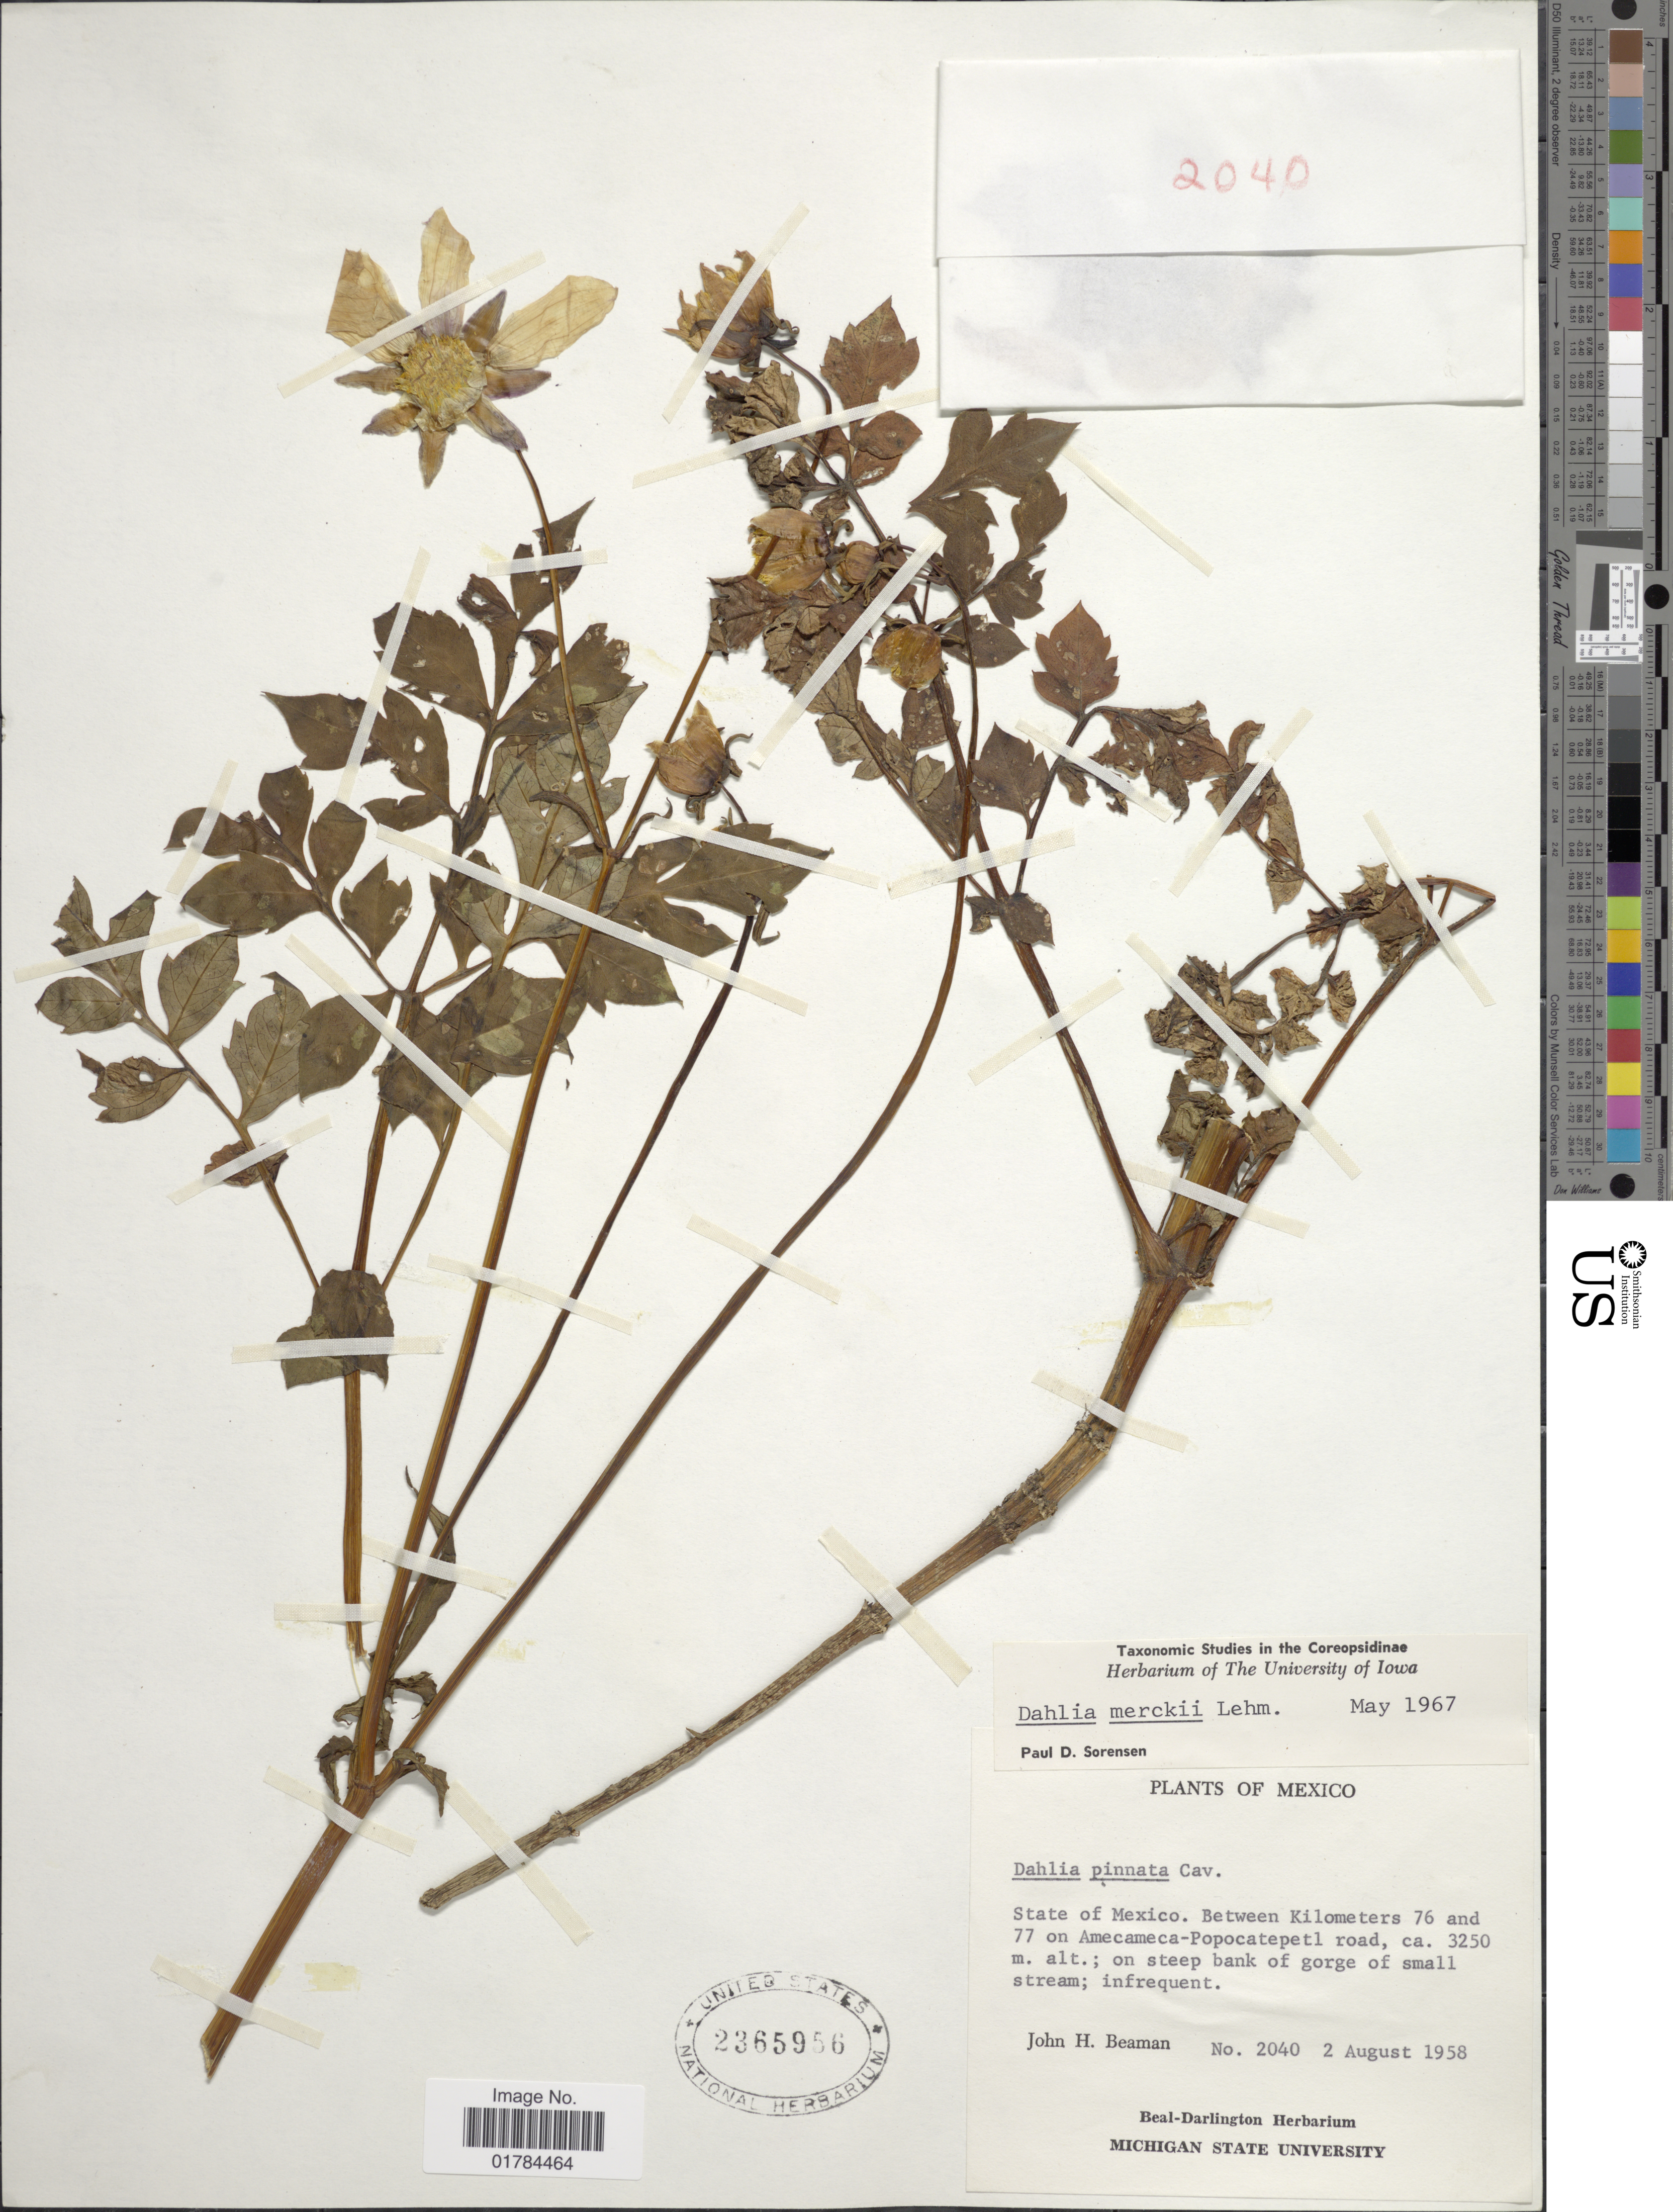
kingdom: Plantae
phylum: Tracheophyta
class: Magnoliopsida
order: Asterales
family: Asteraceae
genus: Dahlia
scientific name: Dahlia merckii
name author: Lehm.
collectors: J. H. Beaman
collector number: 2040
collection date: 1958-08-02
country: Mexico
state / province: México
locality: Between kilometers 76 and 77 on Amecameca-Popocatepetl road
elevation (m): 3250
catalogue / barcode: US 2365956